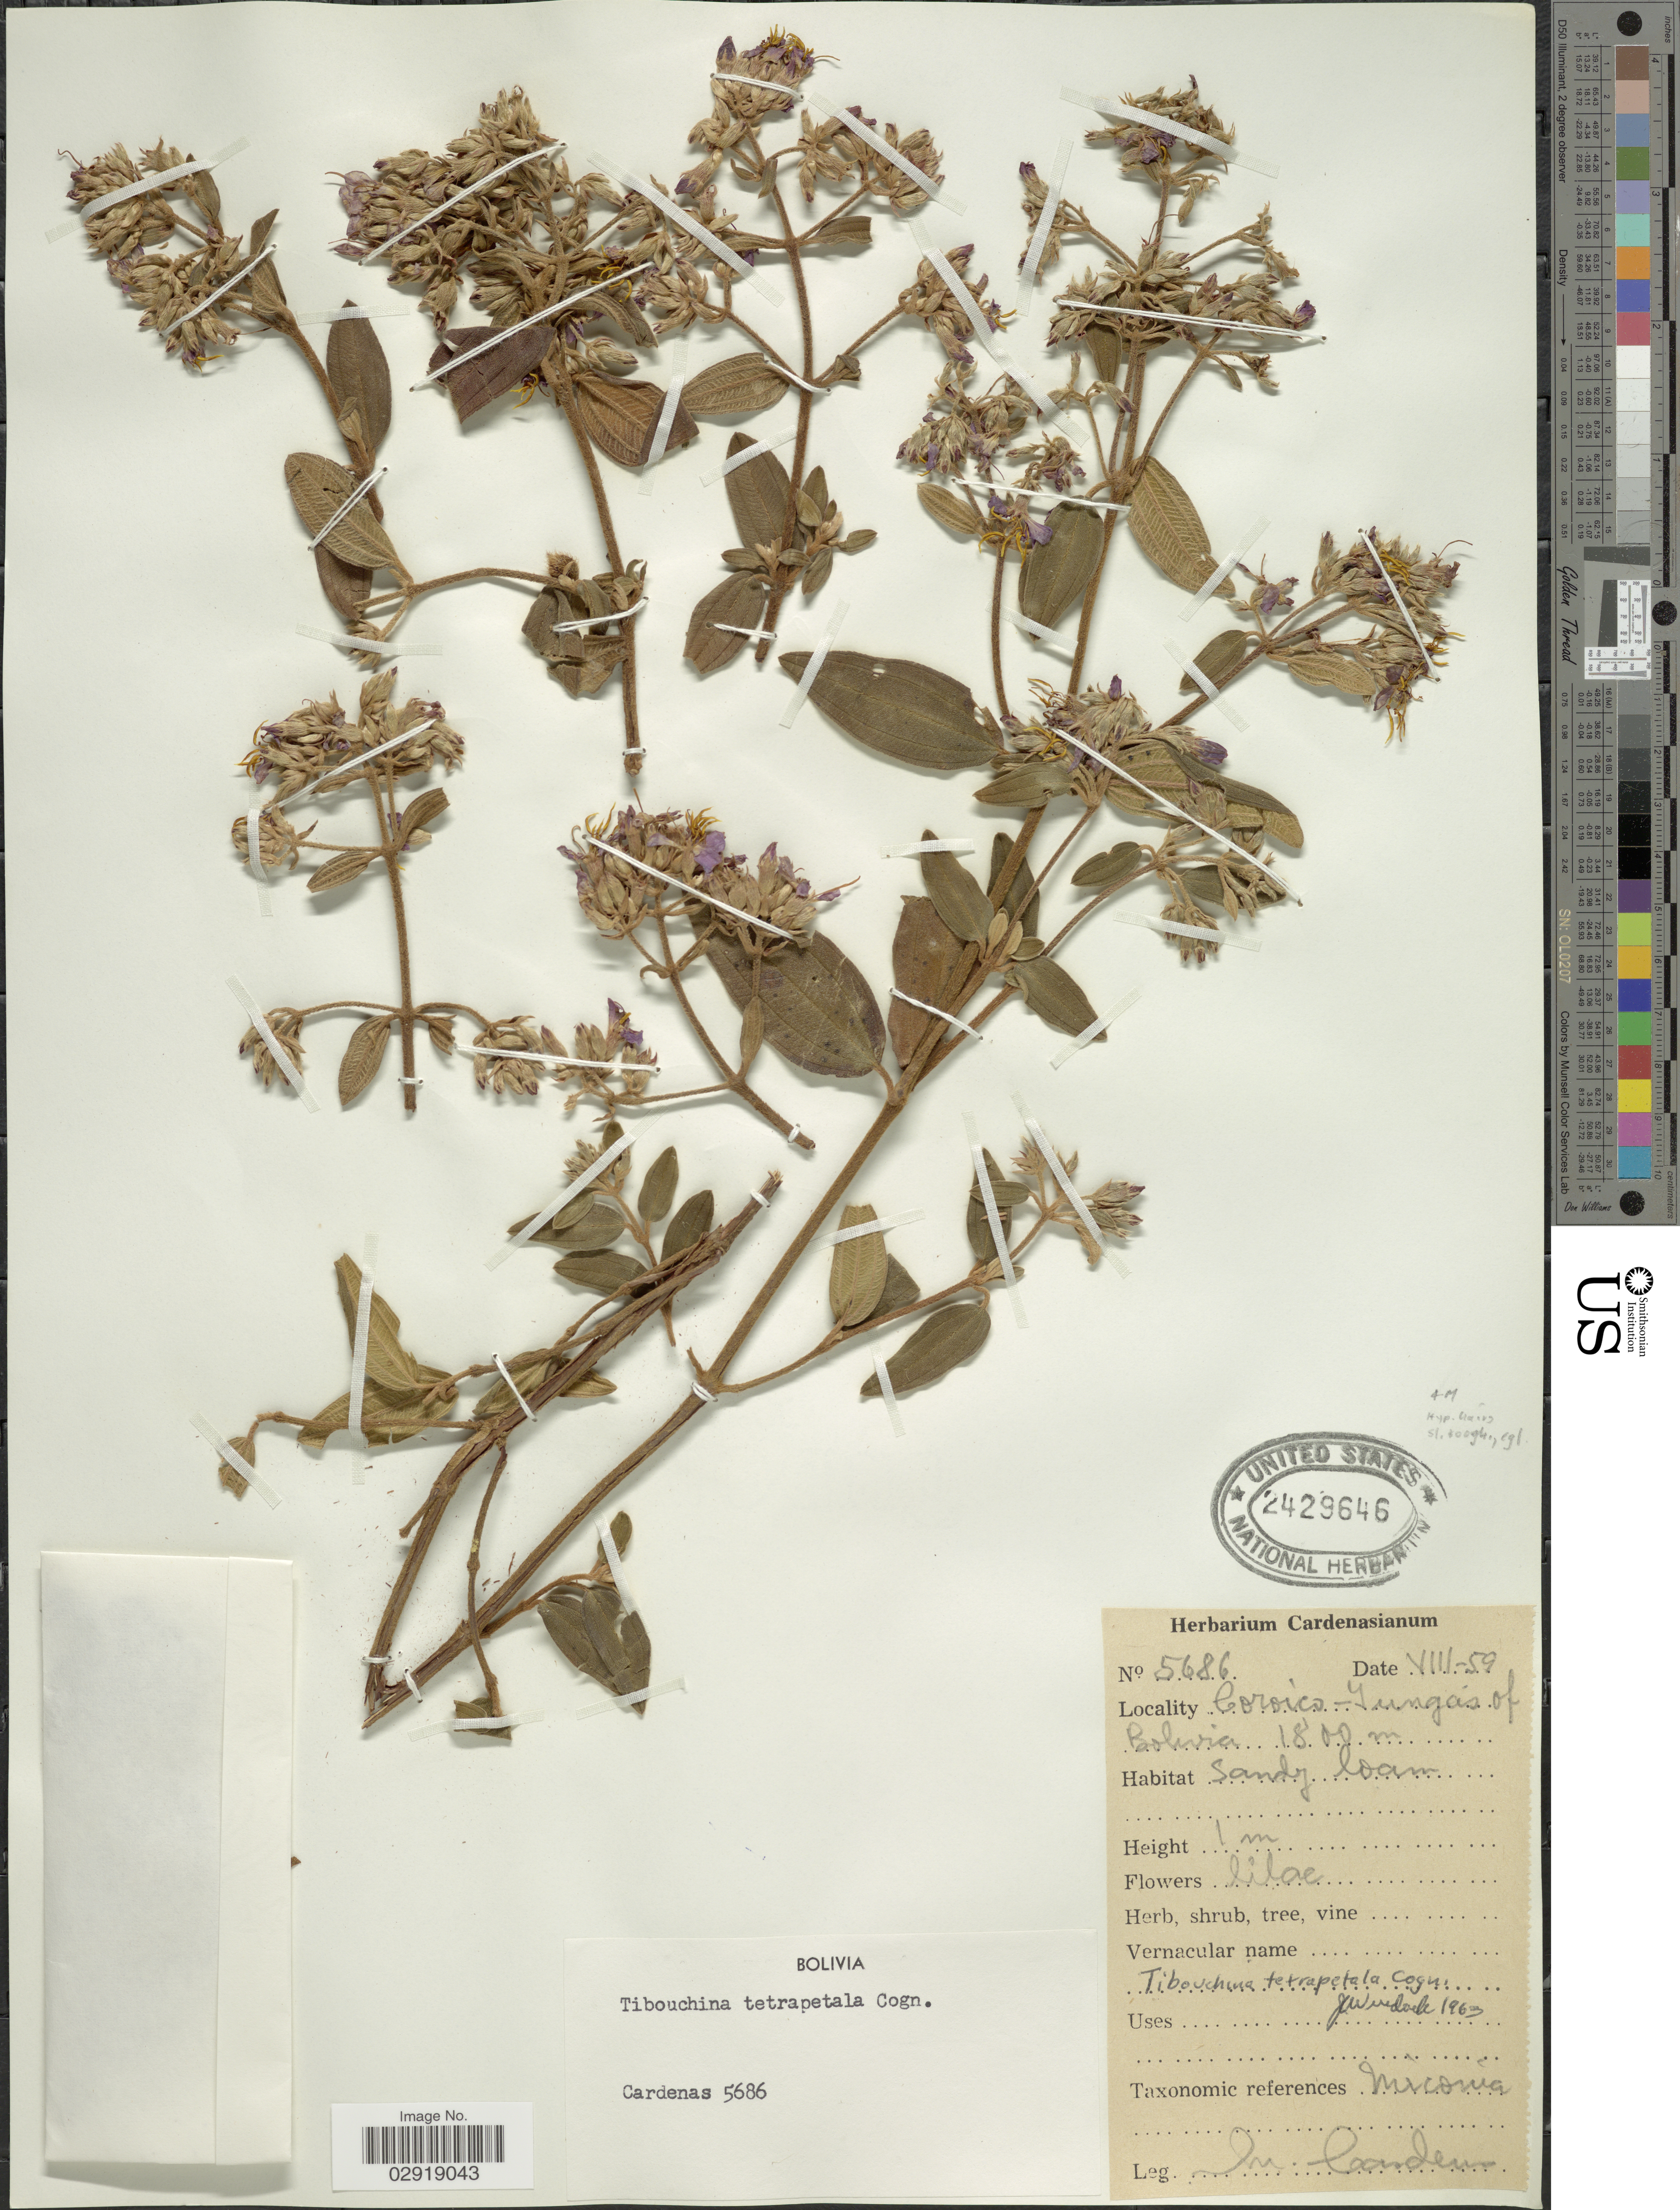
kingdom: Plantae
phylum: Tracheophyta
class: Magnoliopsida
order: Myrtales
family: Melastomataceae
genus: Chaetogastra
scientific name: Chaetogastra tetrapetala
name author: (Cogn.) P.J.F. Guim. & Michelang.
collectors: M. Cárdenas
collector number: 5686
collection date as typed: Transcribed d/m/y: /8/59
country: Bolivia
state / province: La Paz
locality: Coroico- Yungas of Bolivia.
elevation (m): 1800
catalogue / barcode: US 2429646